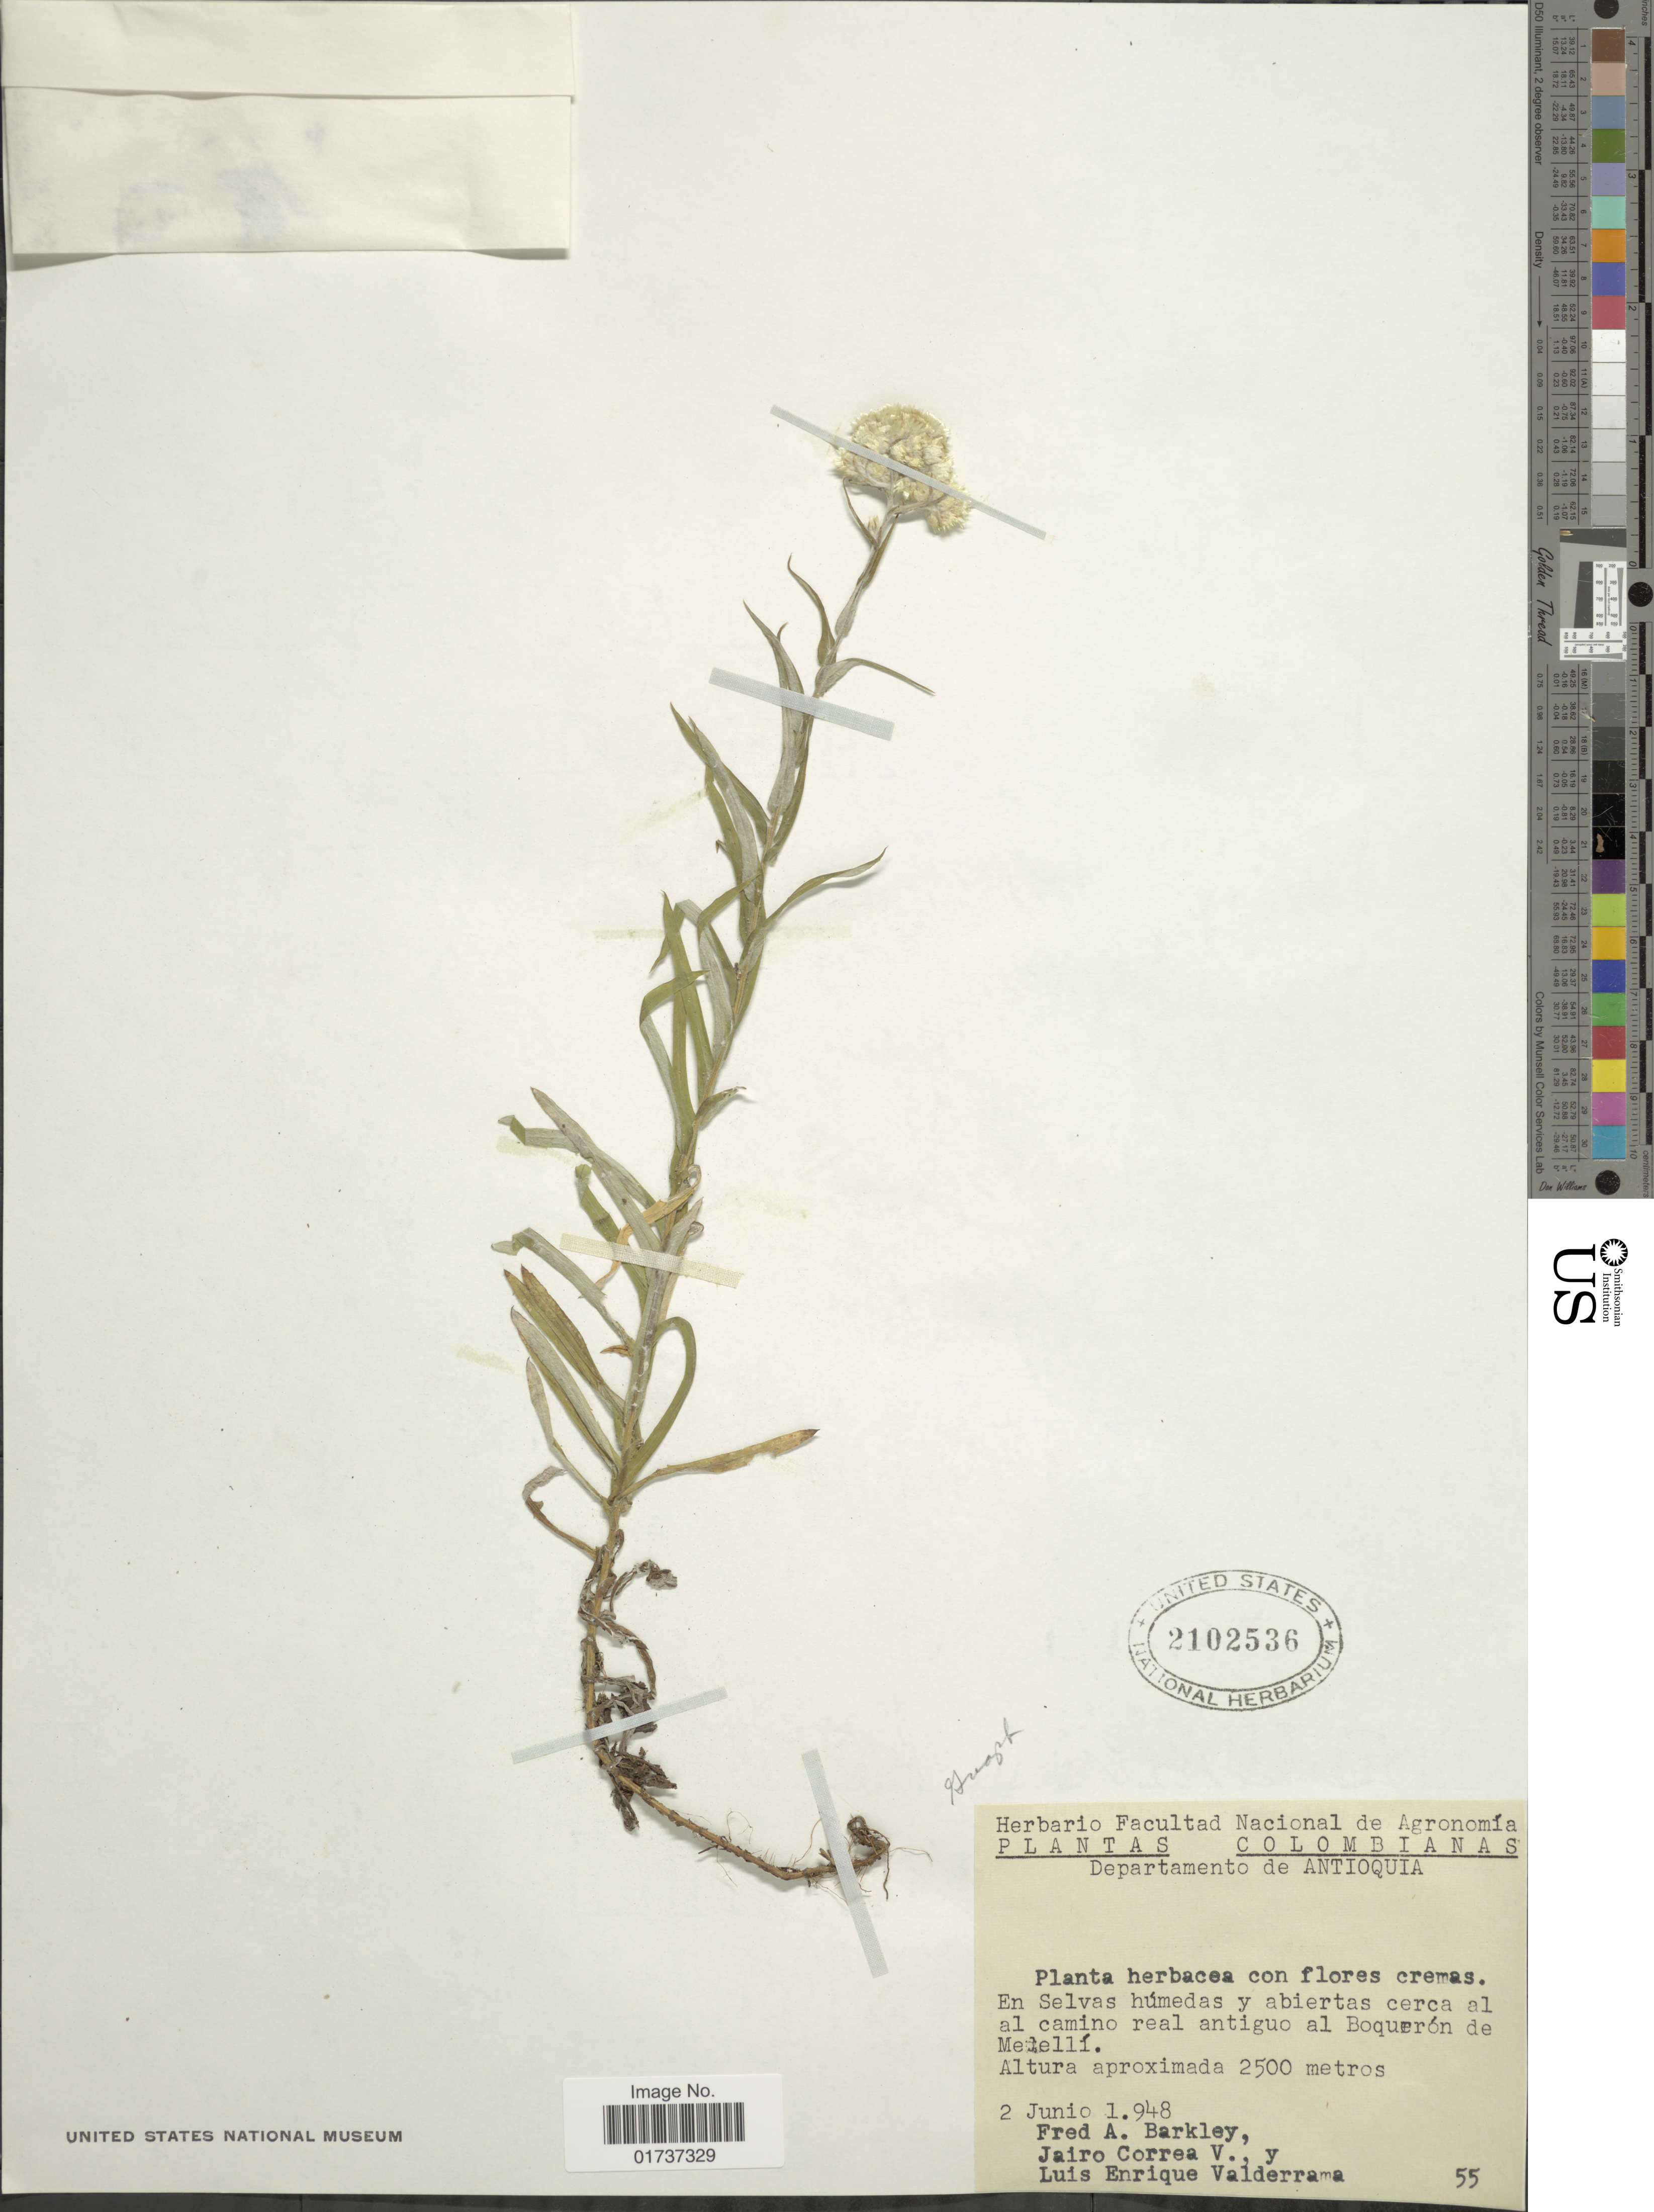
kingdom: Plantae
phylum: Tracheophyta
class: Magnoliopsida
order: Asterales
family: Asteraceae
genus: Gnaphalium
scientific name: Gnaphalium sp.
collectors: F. A. Barkley, J. Correa & L. E. Valderrama V.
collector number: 55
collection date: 1948-06-02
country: Colombia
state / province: Antioquia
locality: Departamento de Antioquia, En selvas húmedas y abiertas cerca el al camino real antiguo al Boquer;on de Melellí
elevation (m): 2500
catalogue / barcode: US 2102536